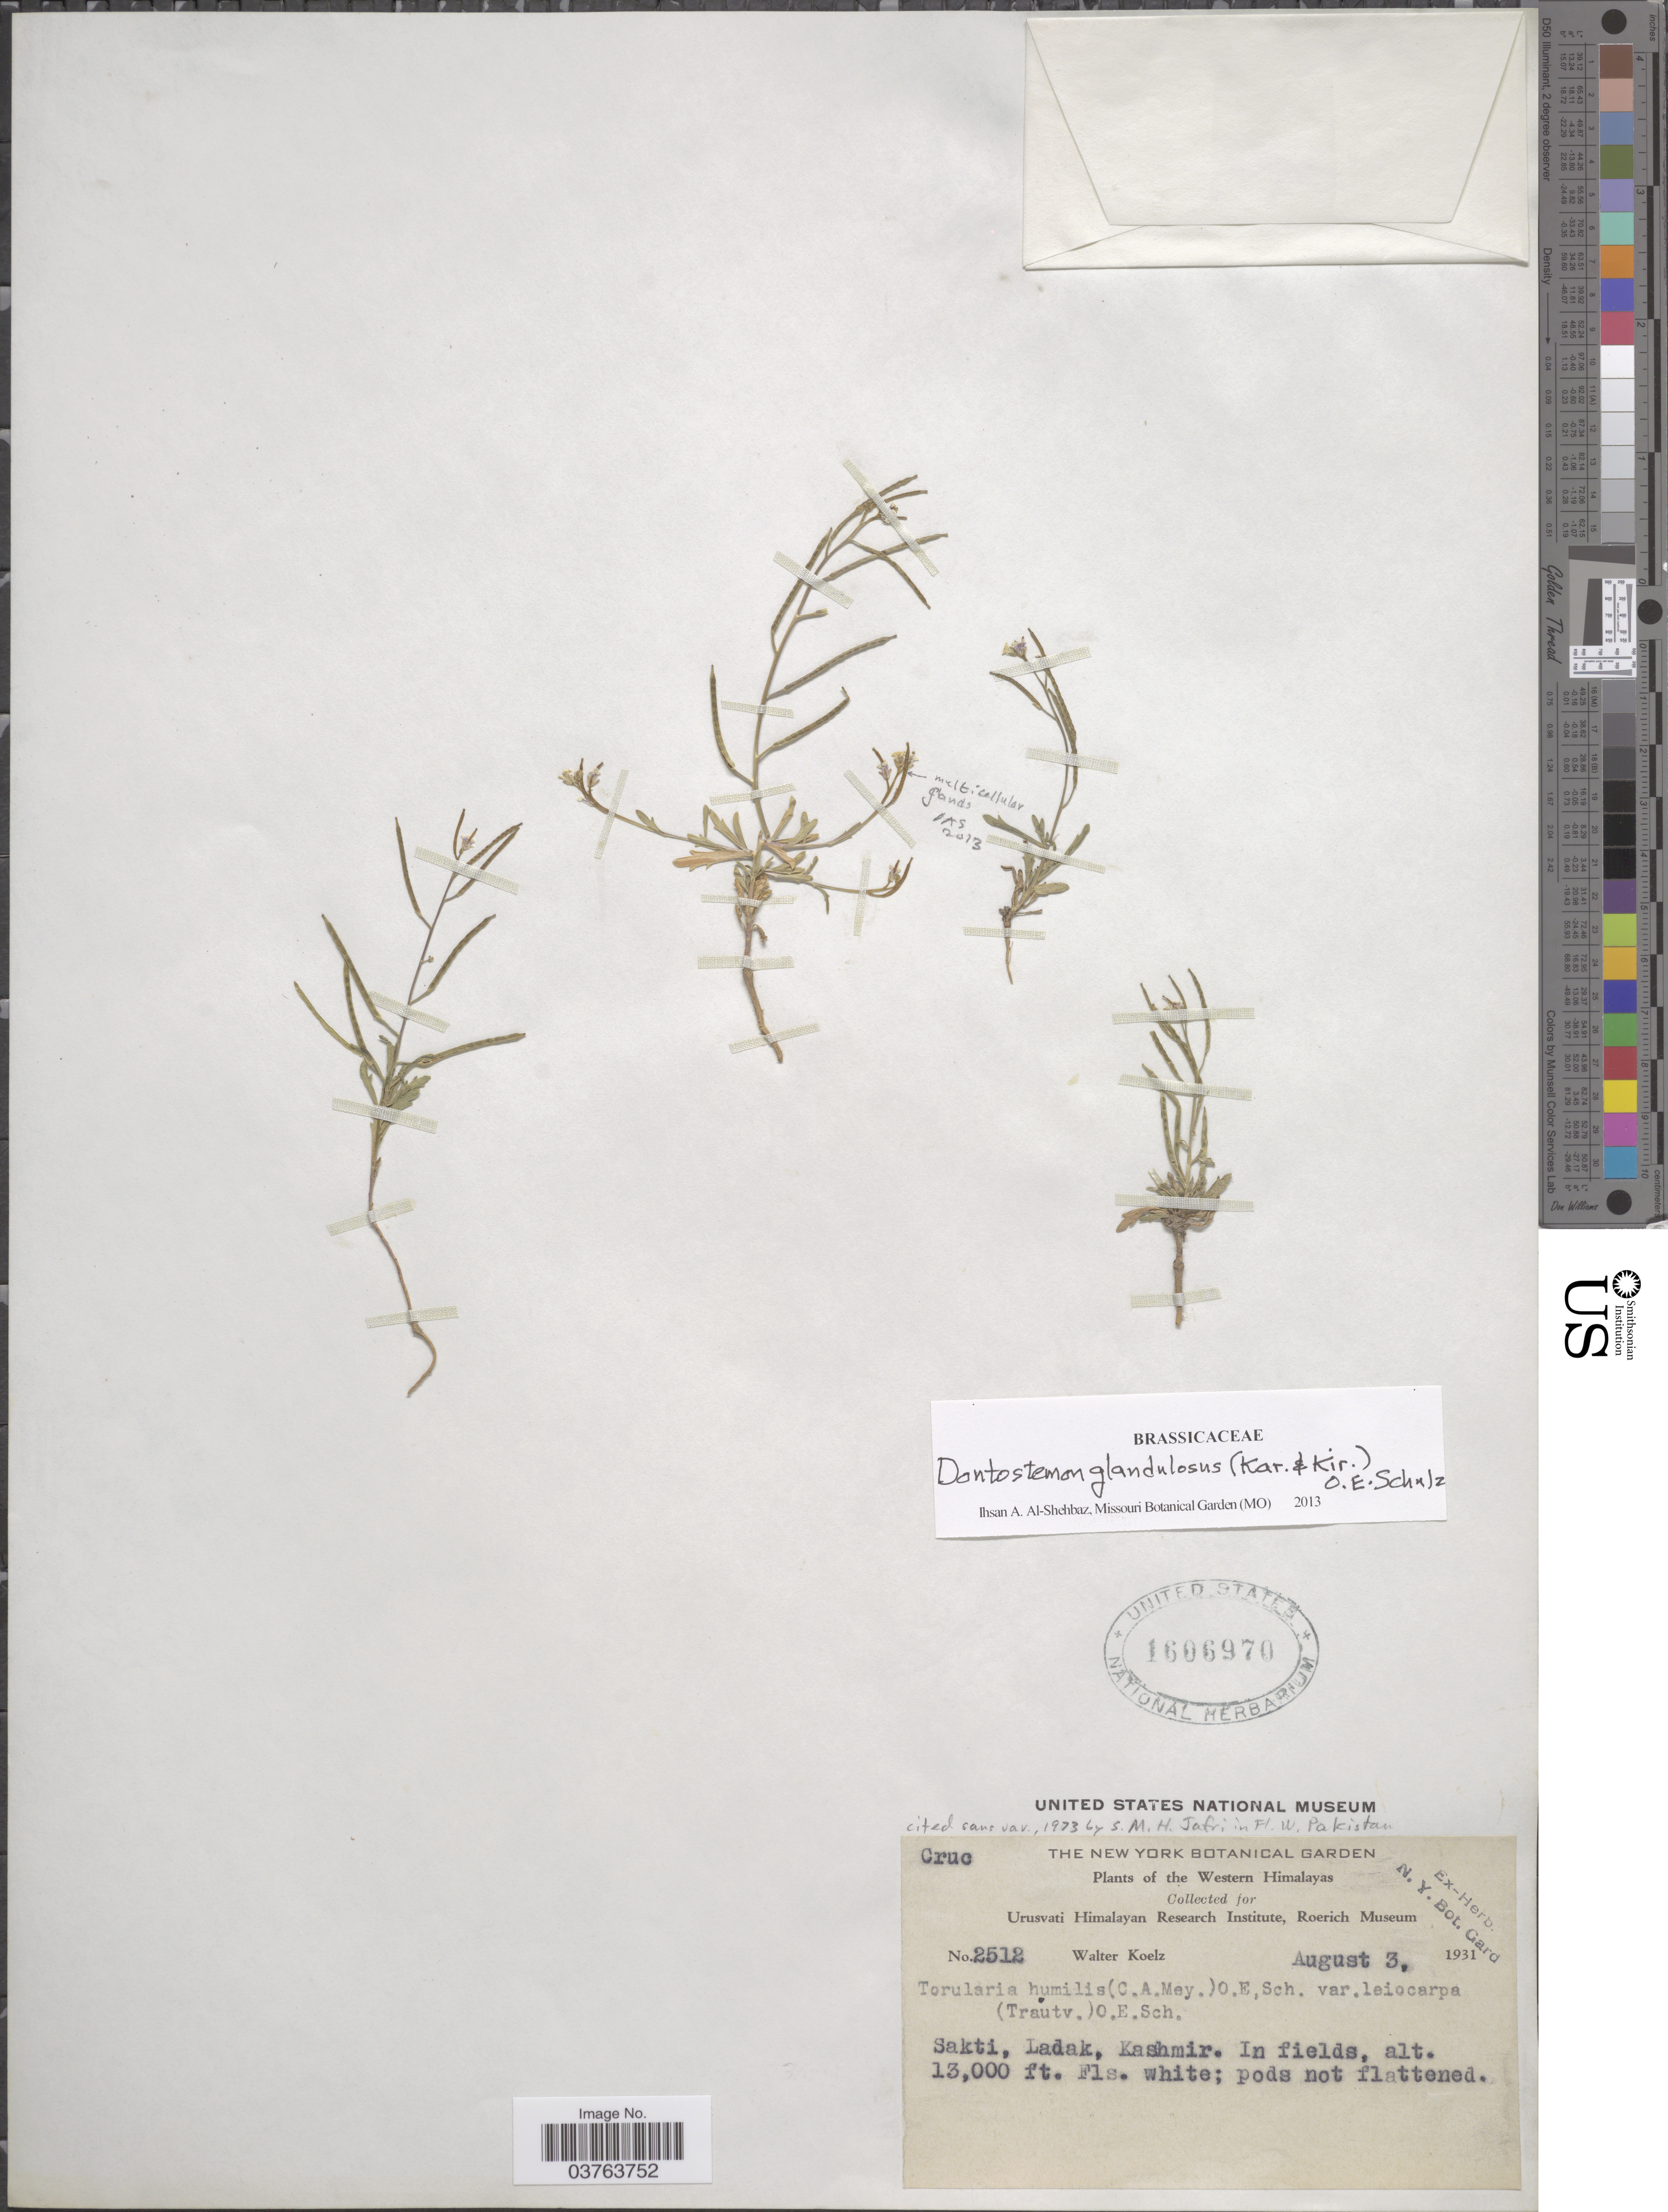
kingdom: Plantae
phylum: Tracheophyta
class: Magnoliopsida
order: Brassicales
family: Brassicaceae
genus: Dontostemon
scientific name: Dontostemon glandulosus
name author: (Kar. & Kir.) O.E. Schulz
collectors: W. N. Koelz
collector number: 2512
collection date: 1931-08-03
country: India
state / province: Ladakh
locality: The Western Himalayas. Sakti, Ladak.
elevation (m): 3962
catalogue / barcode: US 1606970